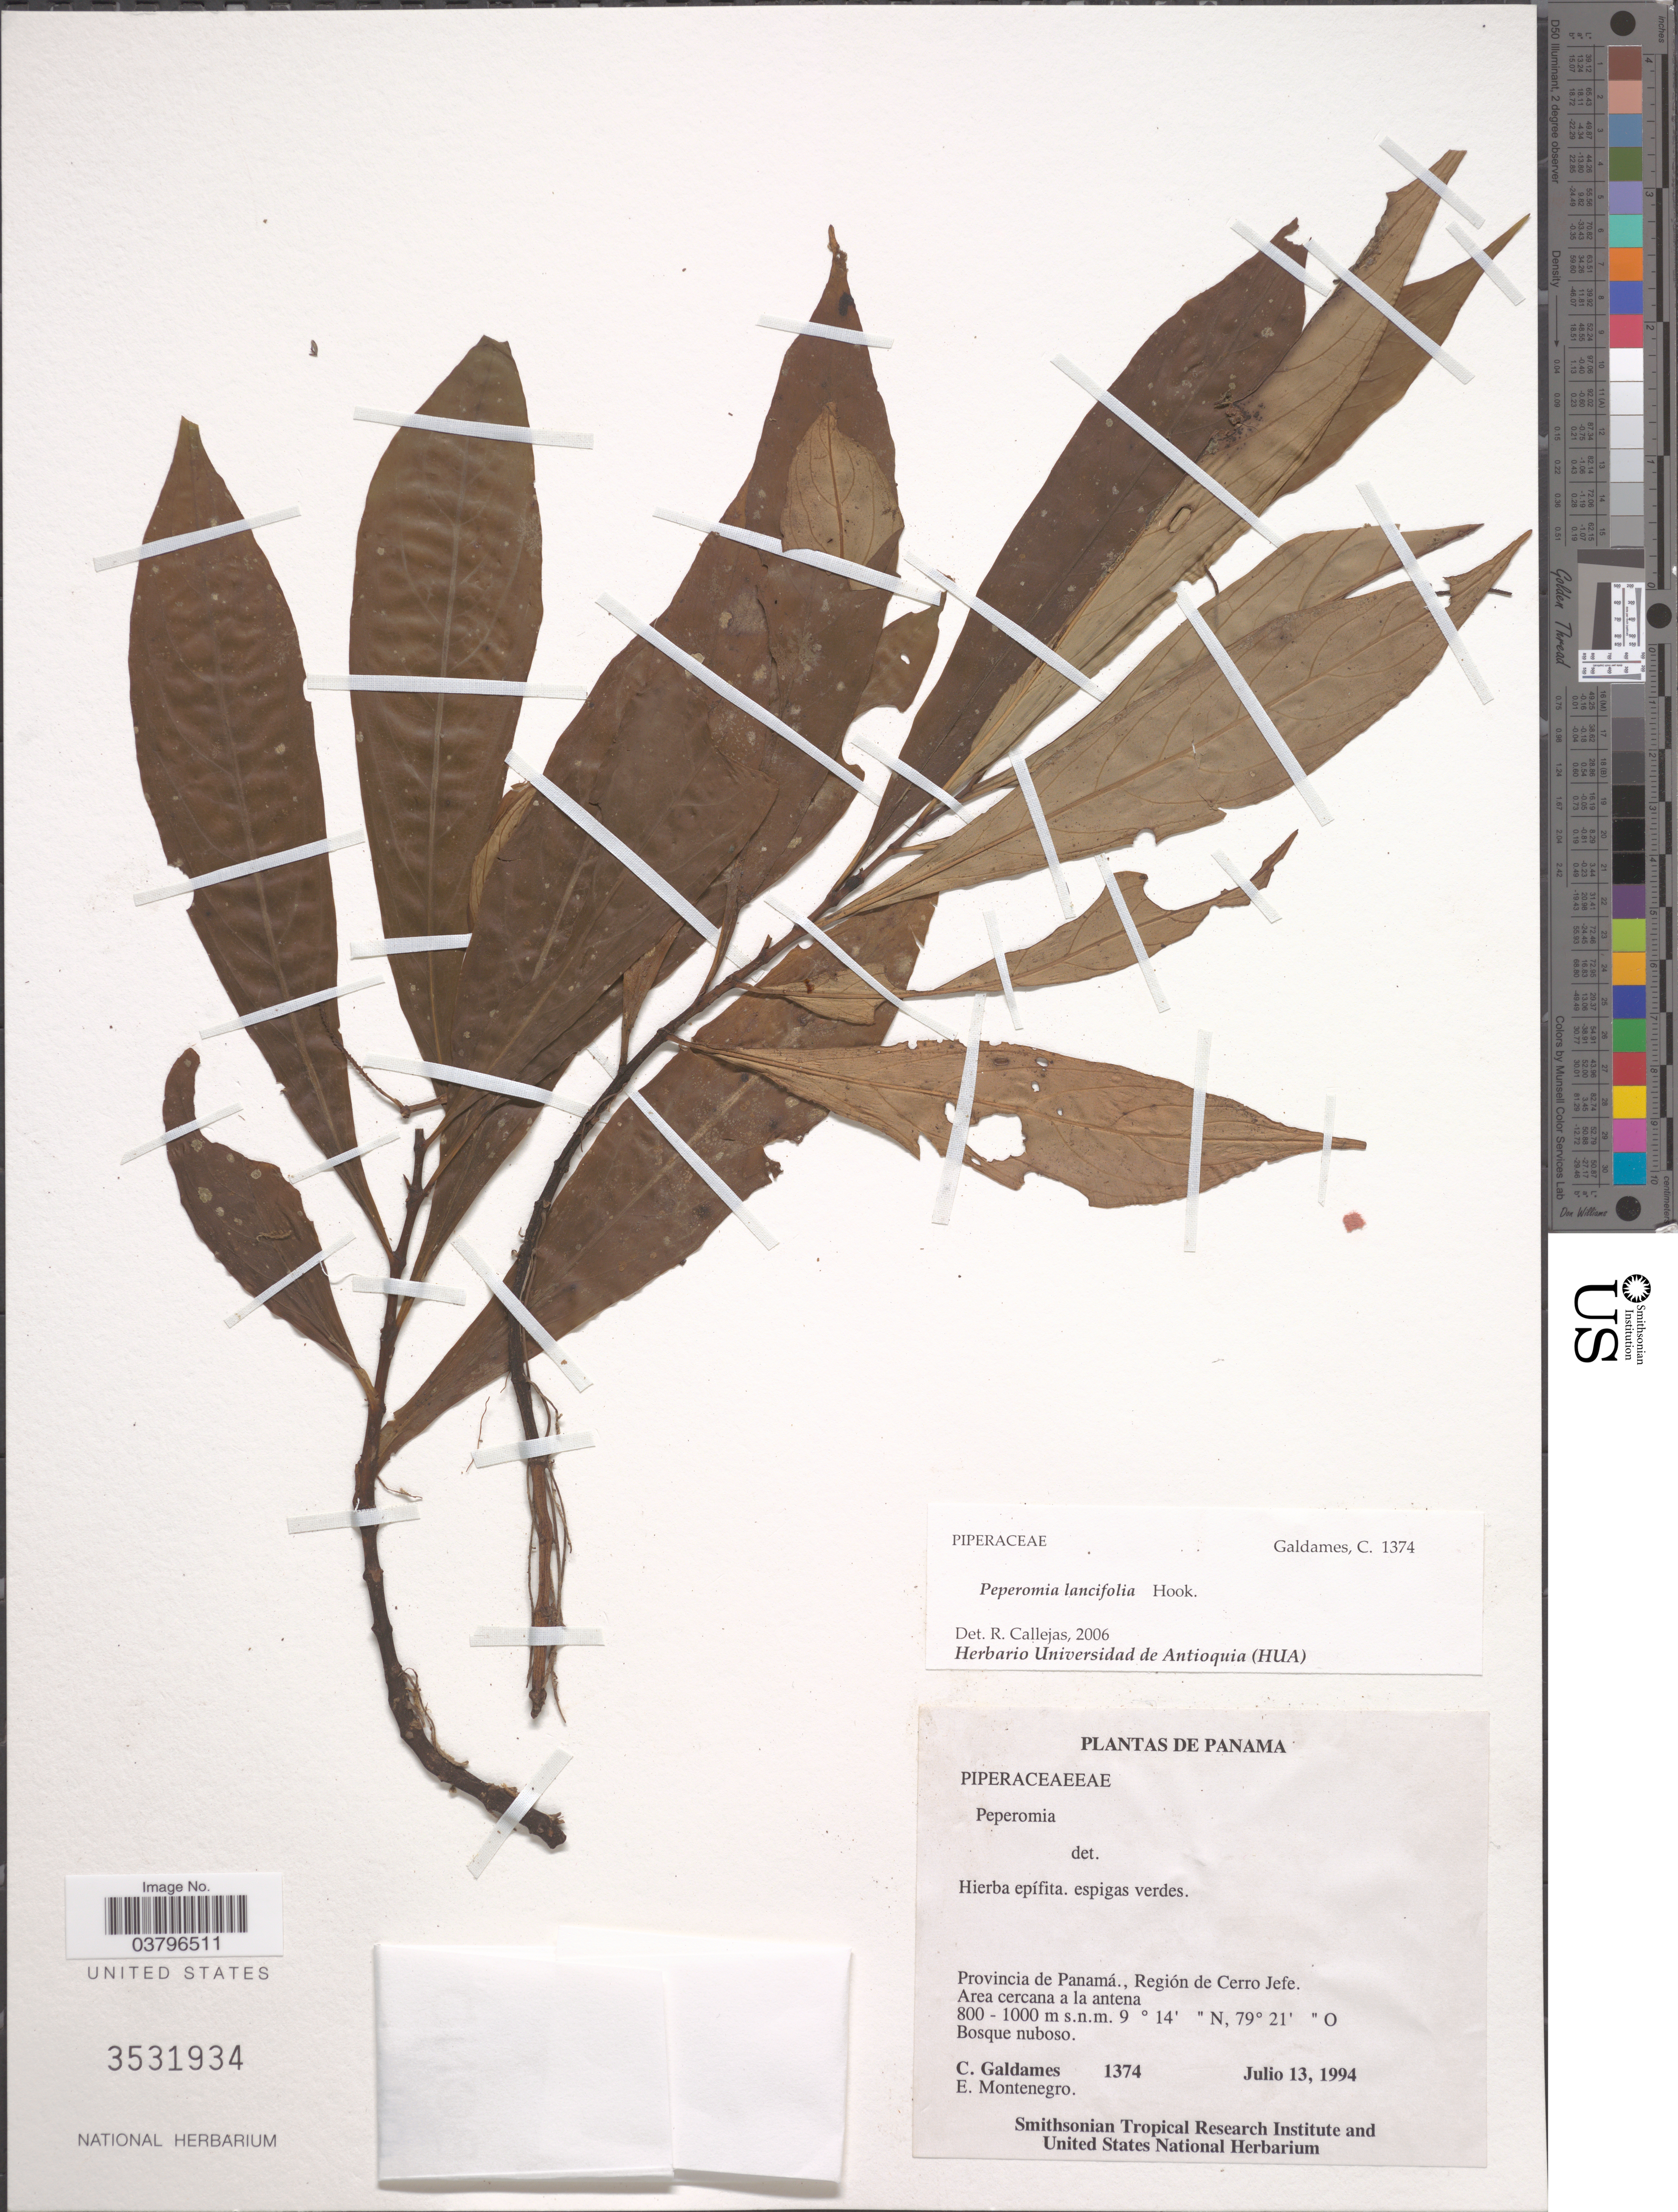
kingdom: Plantae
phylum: Tracheophyta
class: Magnoliopsida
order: Piperales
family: Piperaceae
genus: Peperomia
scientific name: Peperomia lancifolia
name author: Hook.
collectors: C. Galdames & E. Montenegro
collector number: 1374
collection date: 1994-07-13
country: Panama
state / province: Panamá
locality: Región de Cerro Jefe.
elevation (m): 800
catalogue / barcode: US 3531934